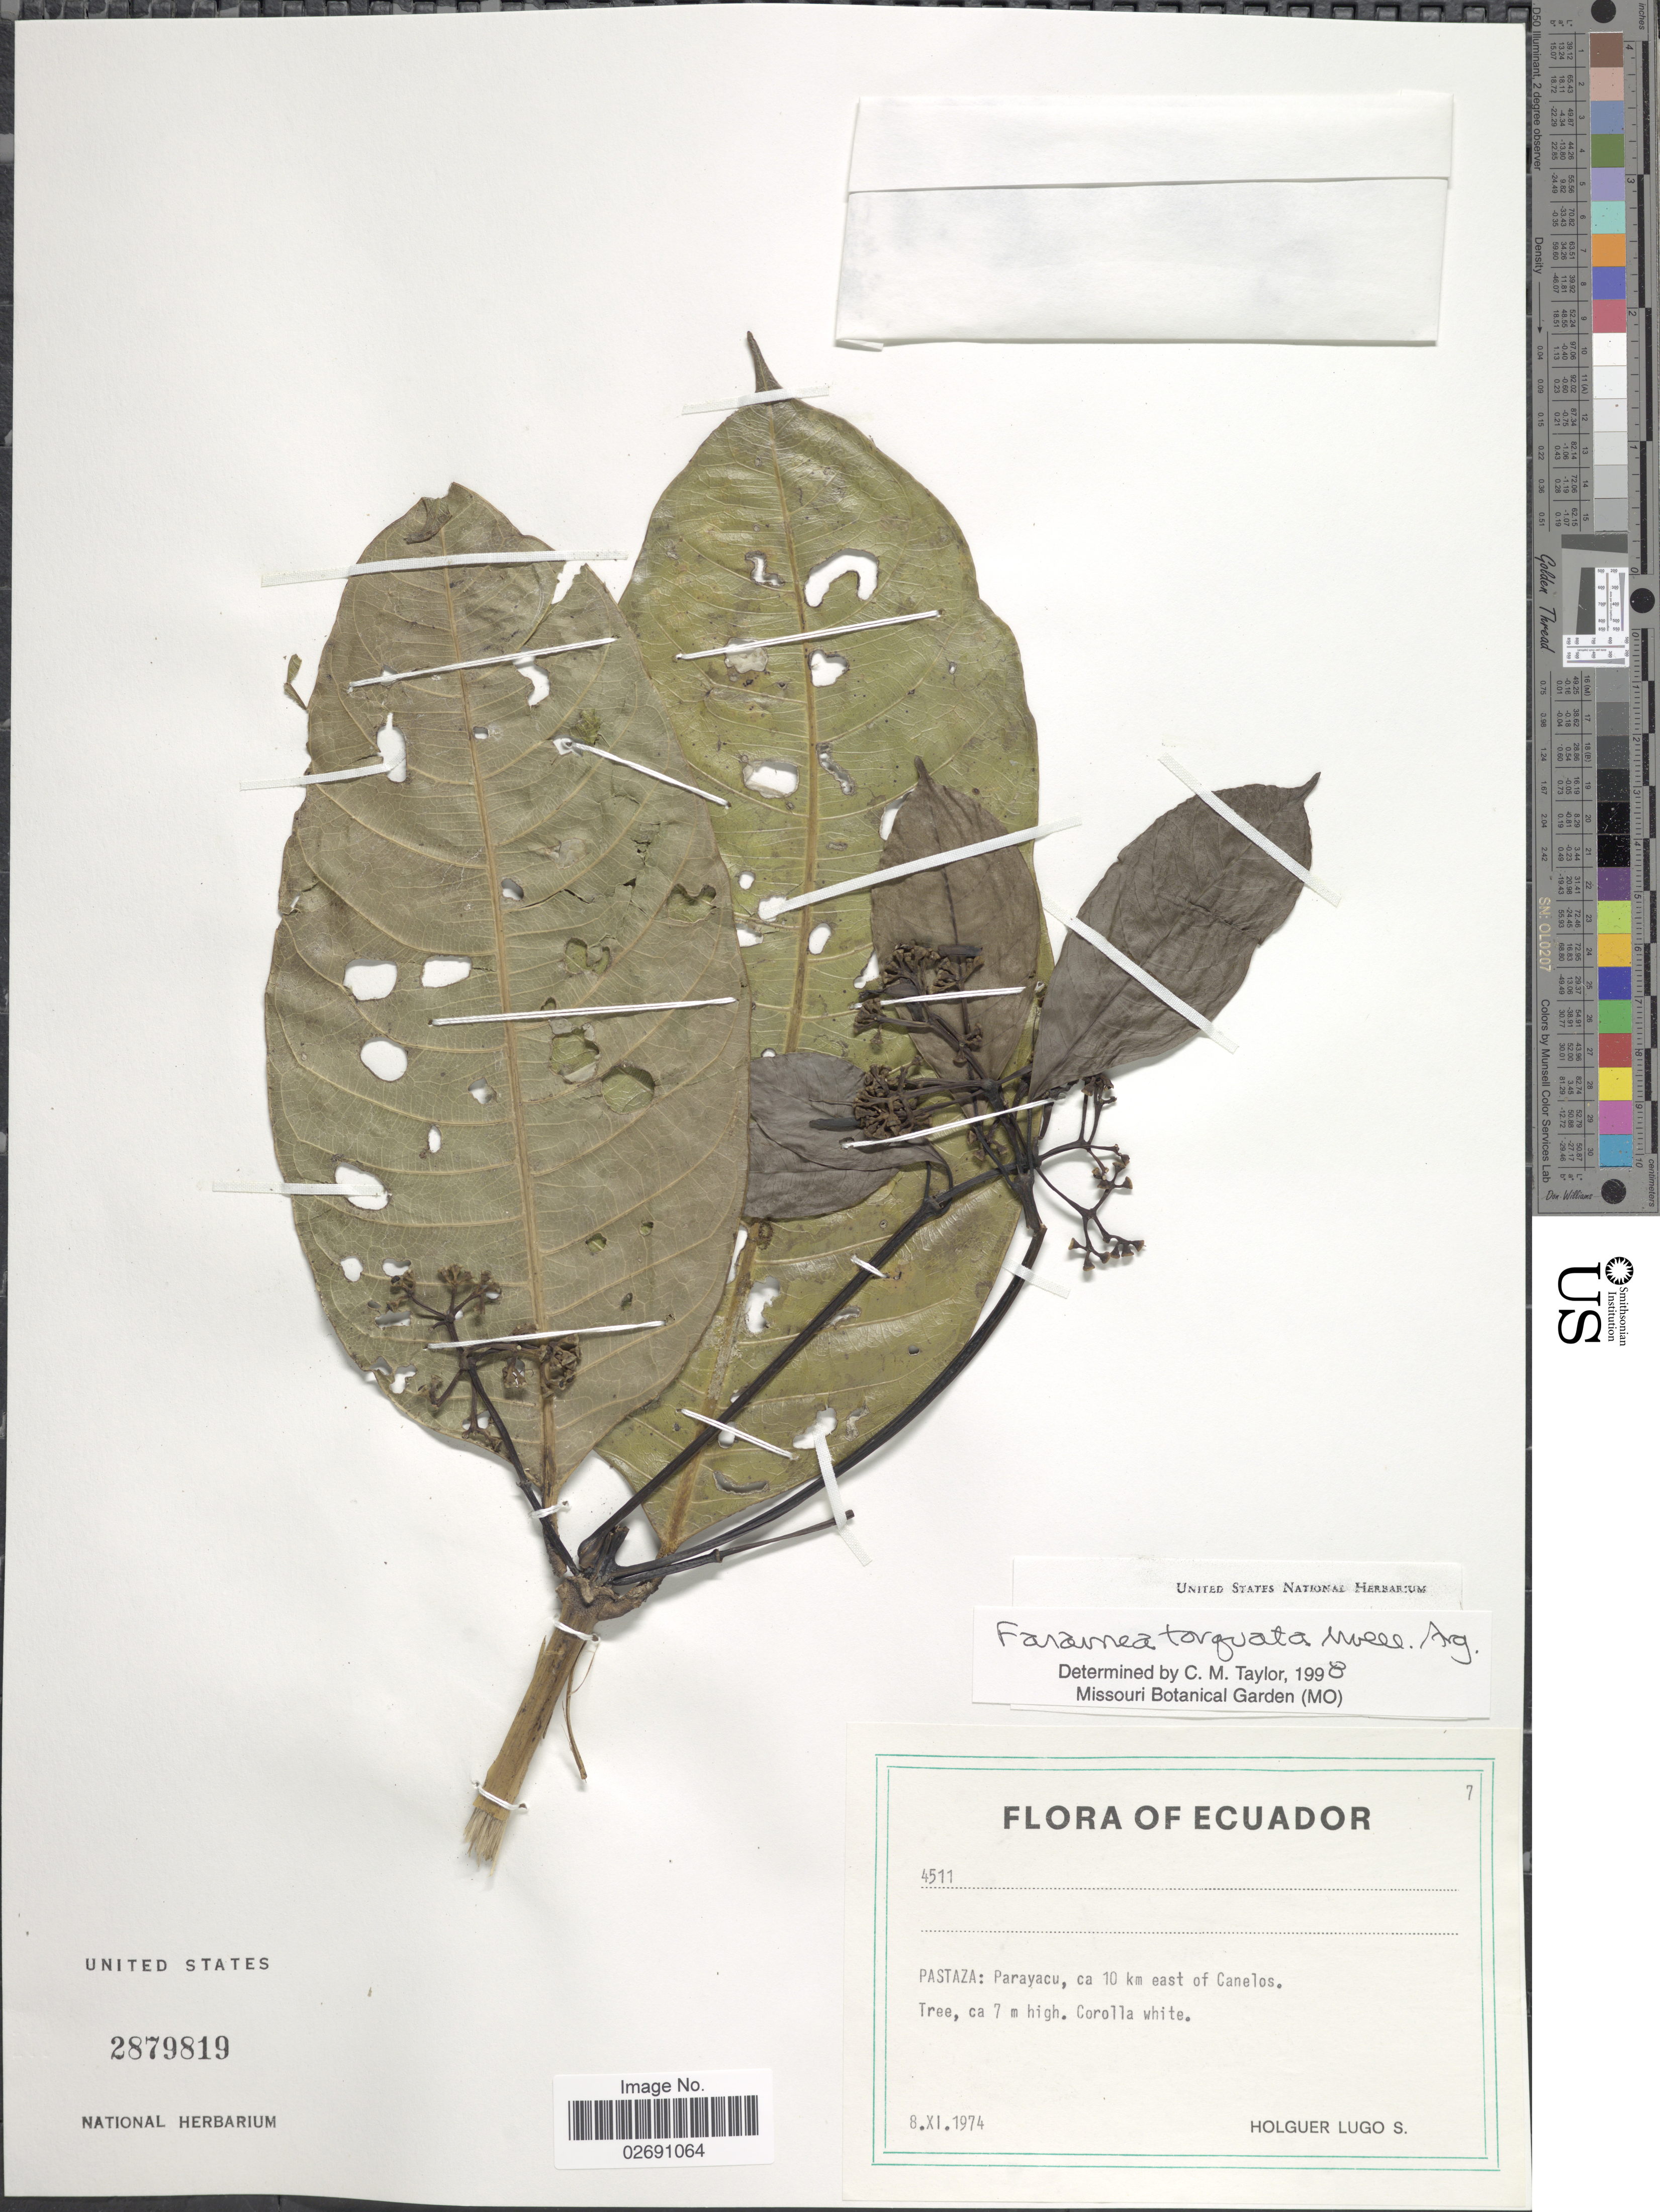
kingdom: Plantae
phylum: Tracheophyta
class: Magnoliopsida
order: Gentianales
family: Rubiaceae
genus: Faramea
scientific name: Faramea torquata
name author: Müll. Arg.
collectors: H. Lugo S.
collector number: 4511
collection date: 1974-11-08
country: Ecuador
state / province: Pastaza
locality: Parayacu, ca 10 km east of Canelos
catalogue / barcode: US 2879819